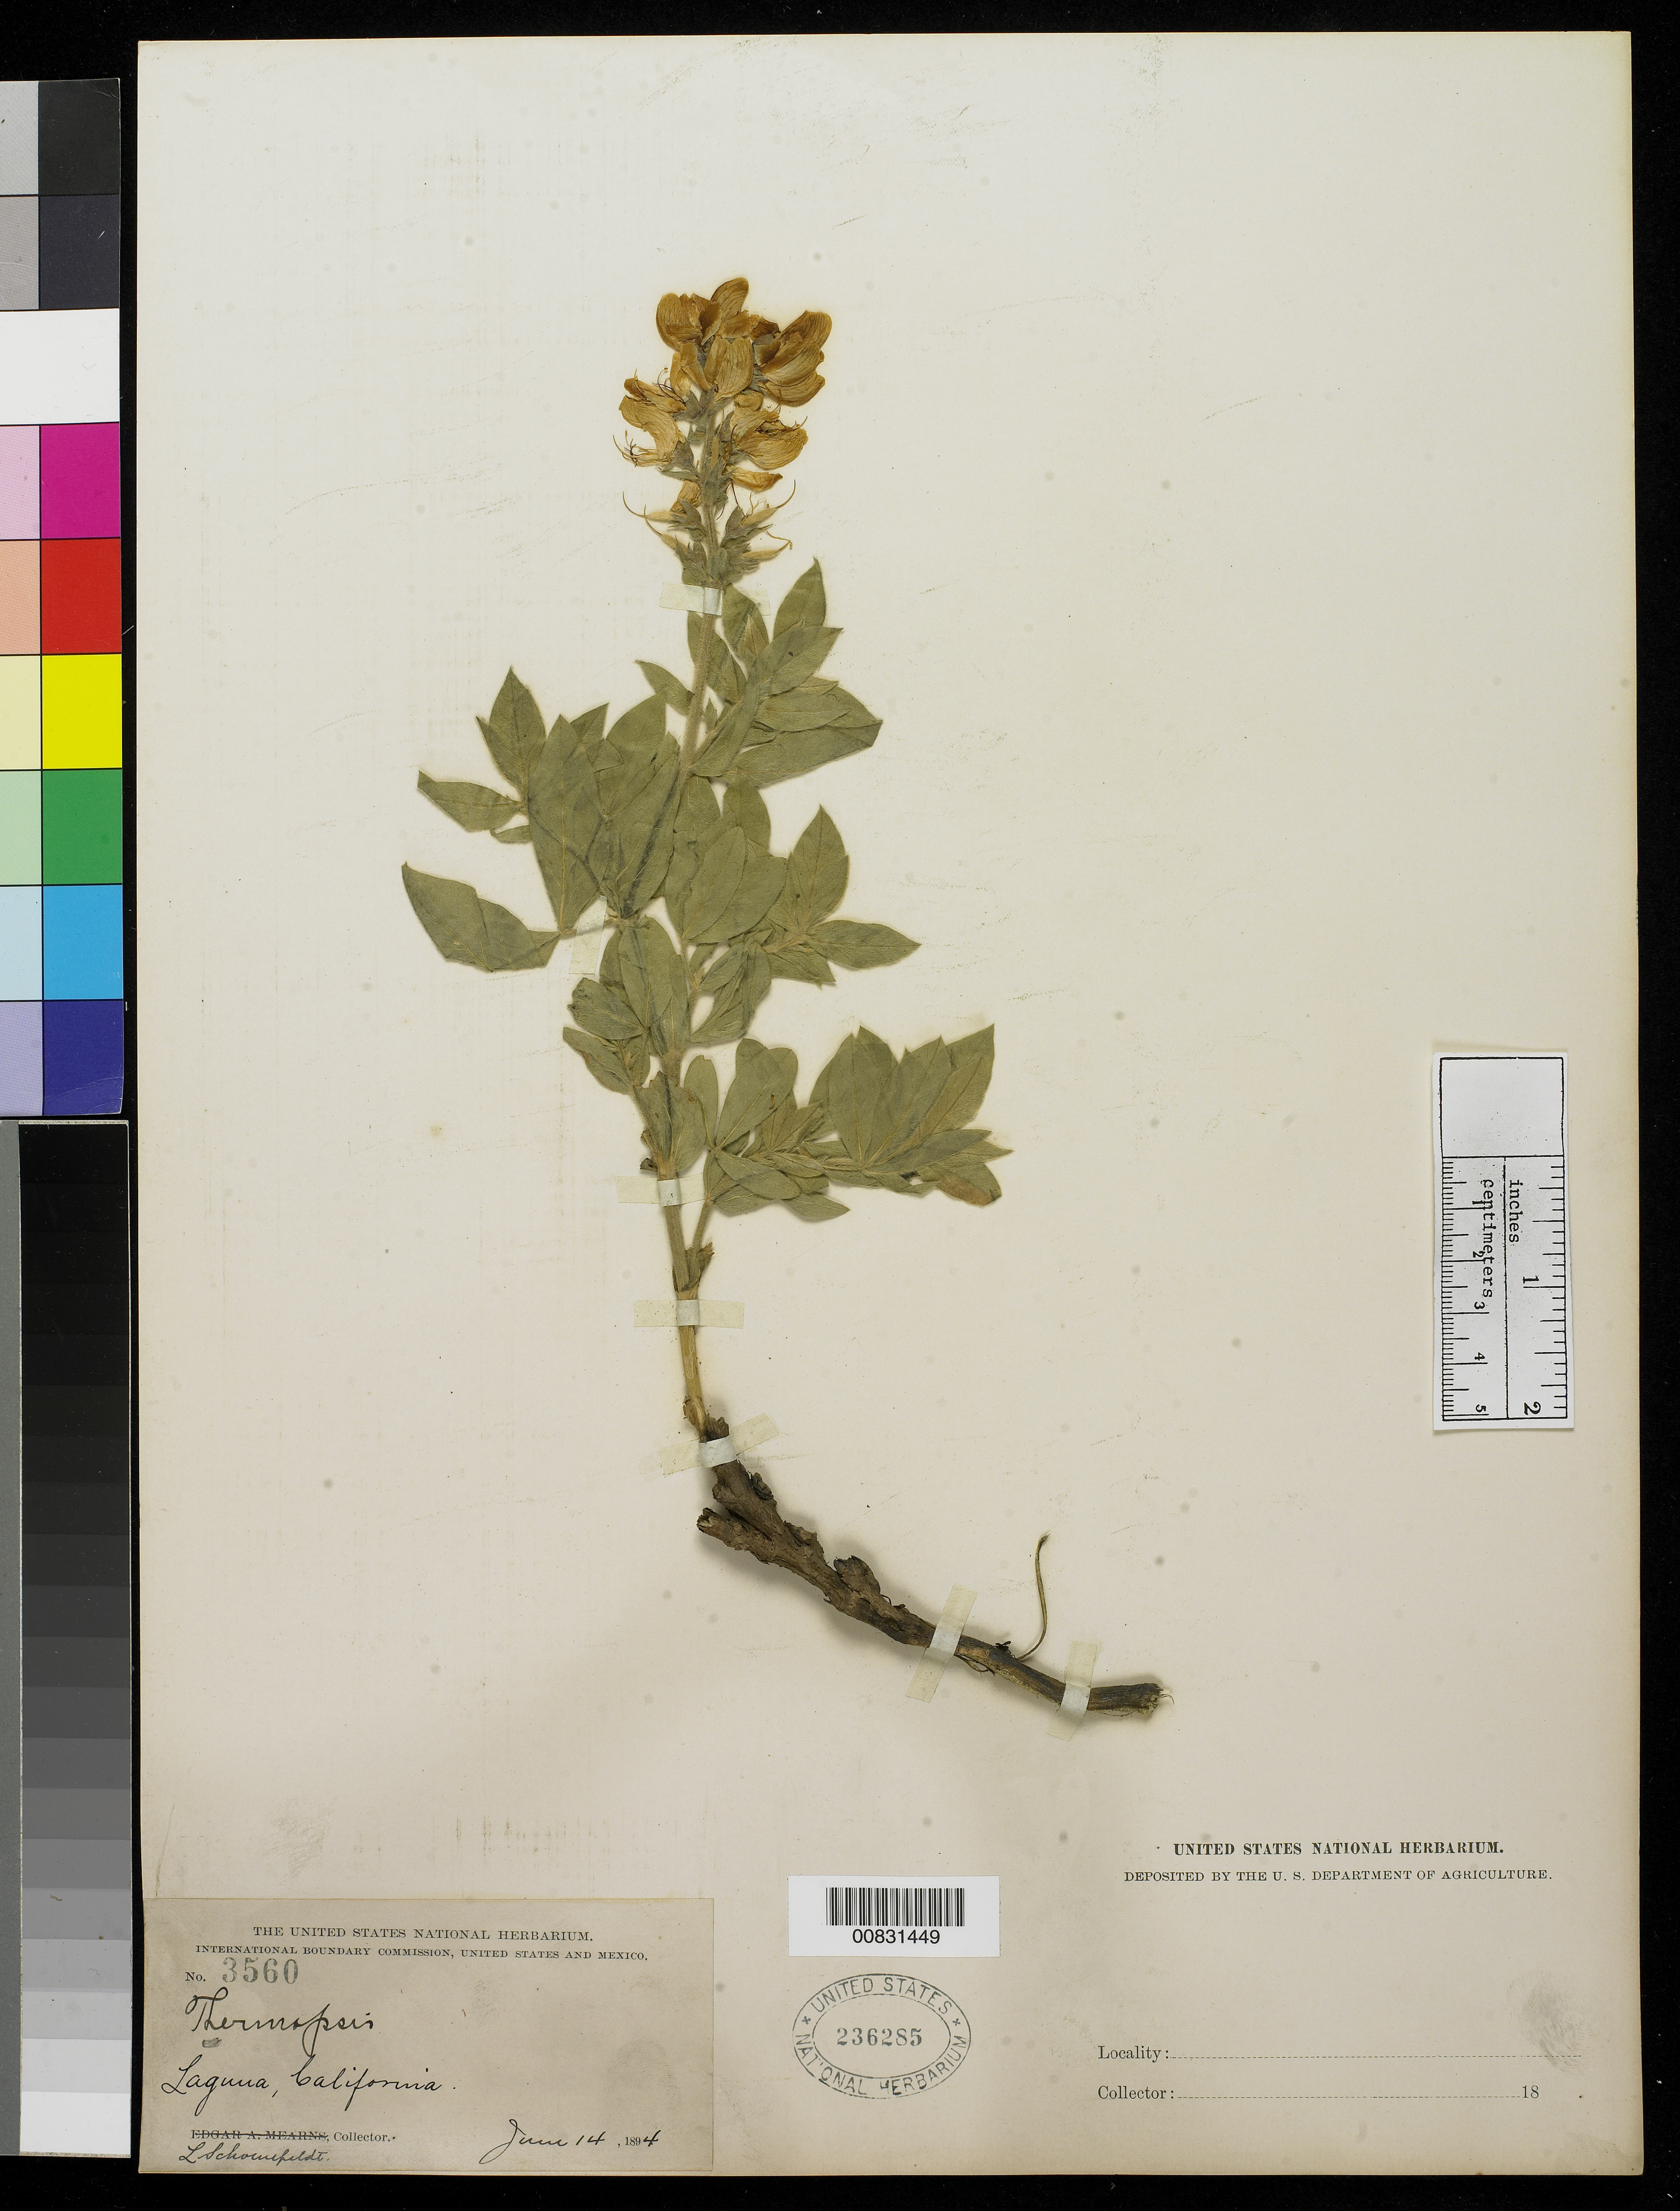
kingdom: Plantae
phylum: Tracheophyta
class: Magnoliopsida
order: Fabales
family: Fabaceae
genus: Thermopsis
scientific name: Thermopsis macrophylla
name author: Hook. & Arn.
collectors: L. Schoenfeldt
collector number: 3560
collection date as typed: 14 Jun 1894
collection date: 1894-06-14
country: United States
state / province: California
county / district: Orange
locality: Laguna, California.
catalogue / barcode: US 236285